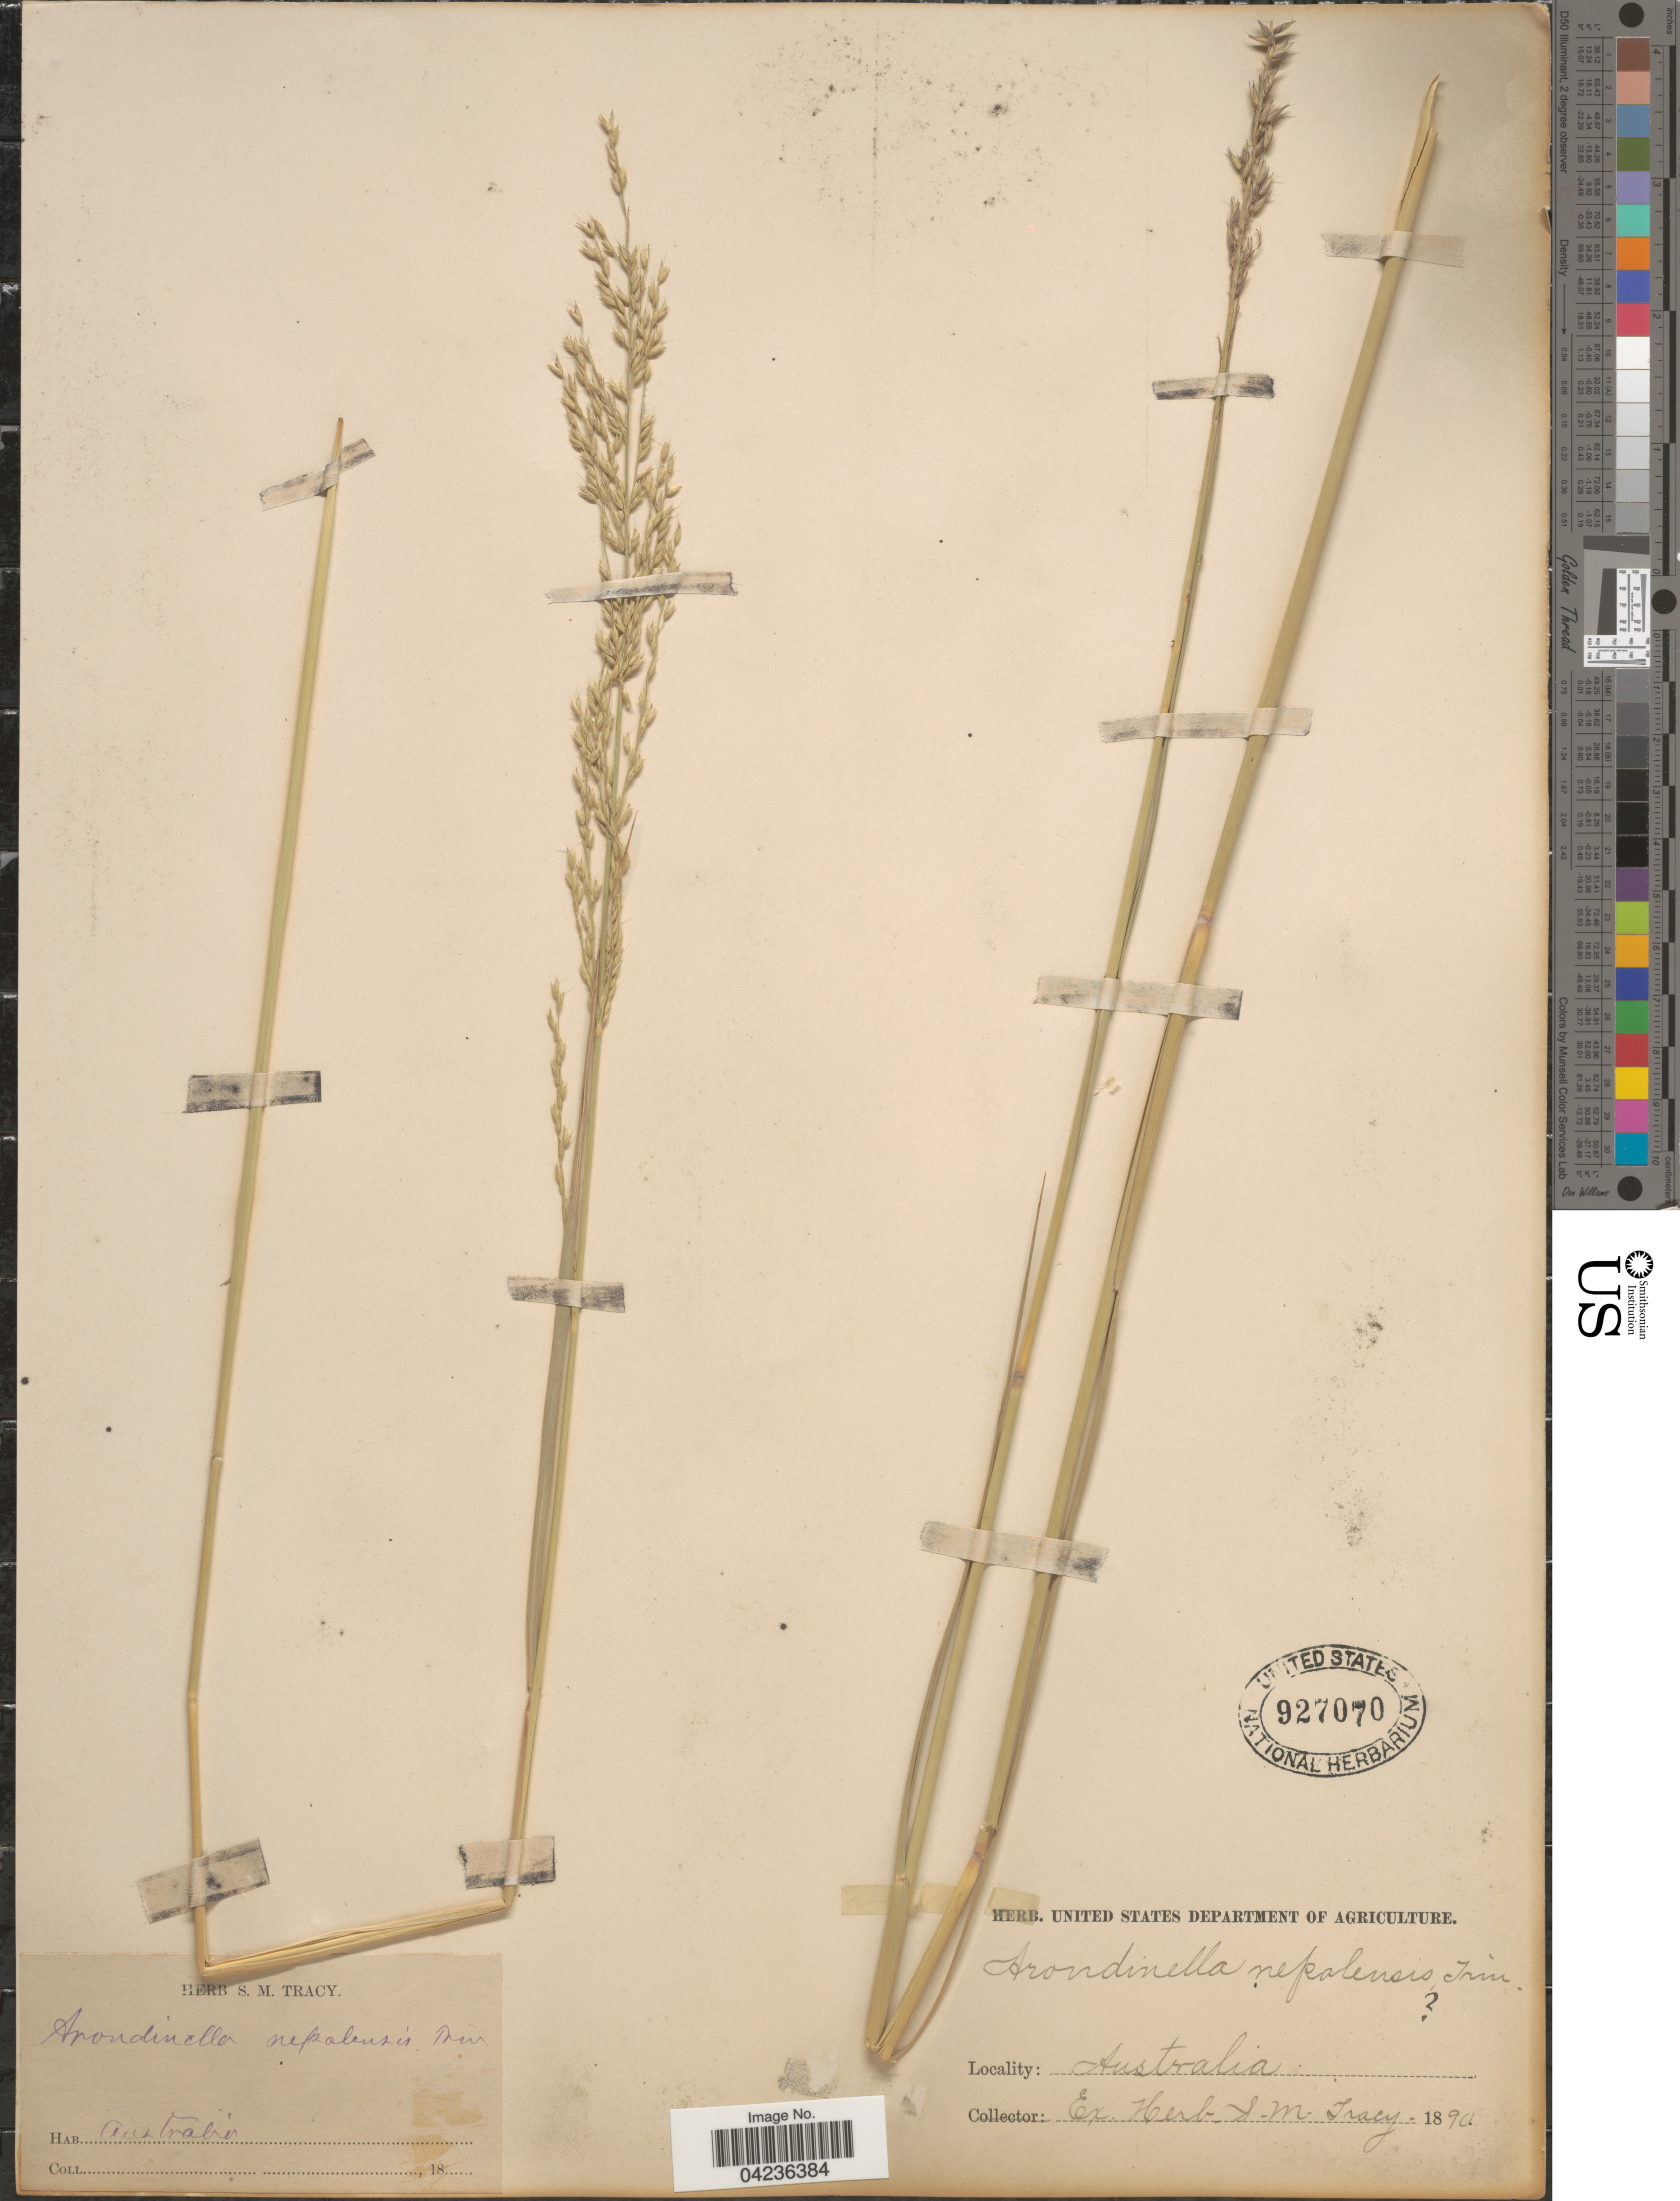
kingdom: Plantae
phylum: Tracheophyta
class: Liliopsida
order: Poales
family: Poaceae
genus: Arundinella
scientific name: Arundinella nepalensis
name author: Trin.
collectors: Ex herb. S. M. Tracy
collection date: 1890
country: Australia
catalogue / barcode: US 927070